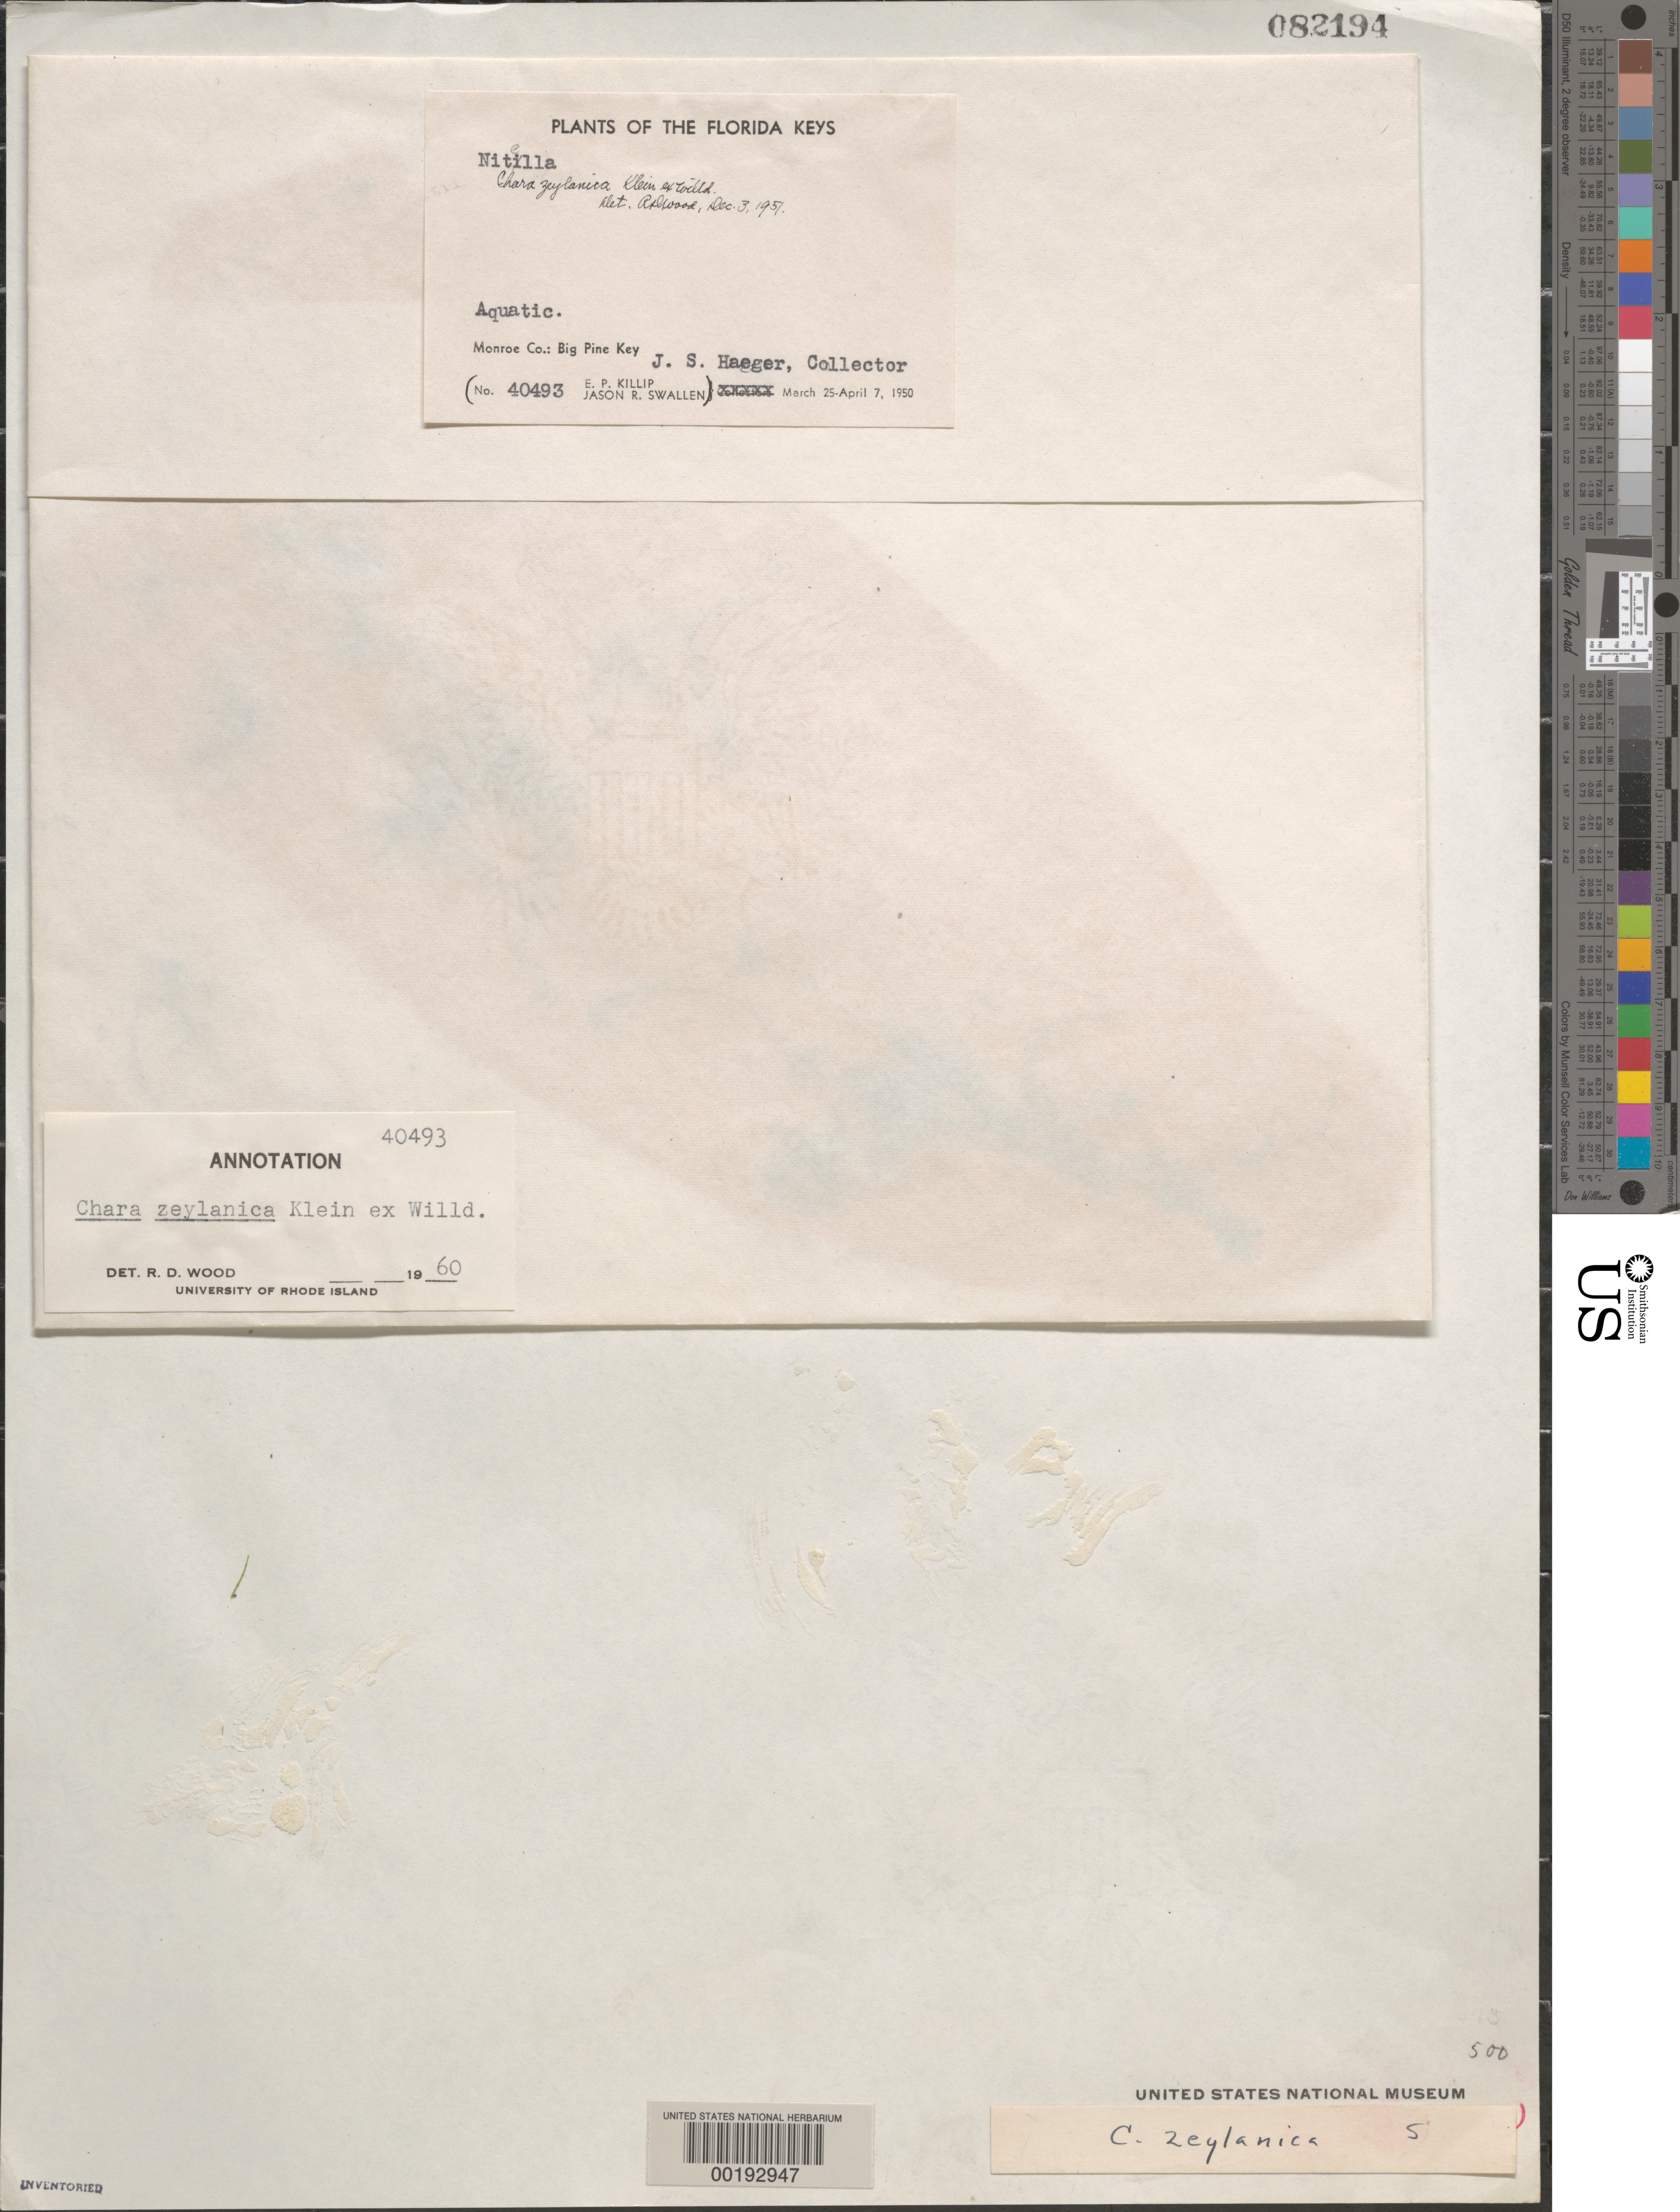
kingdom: Plantae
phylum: Charophyta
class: Charophyceae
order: Charales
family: Characeae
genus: Chara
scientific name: Chara zeylanica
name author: J.G. Klein ex Willd.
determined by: Wood, R. D.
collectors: J. Haeger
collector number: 40493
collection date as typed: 25 Mar 1950 TO 07 Apr 1950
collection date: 1950-03-25/1950-04-07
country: United States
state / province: Florida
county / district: Monroe County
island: Big Pine Key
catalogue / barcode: US 82194